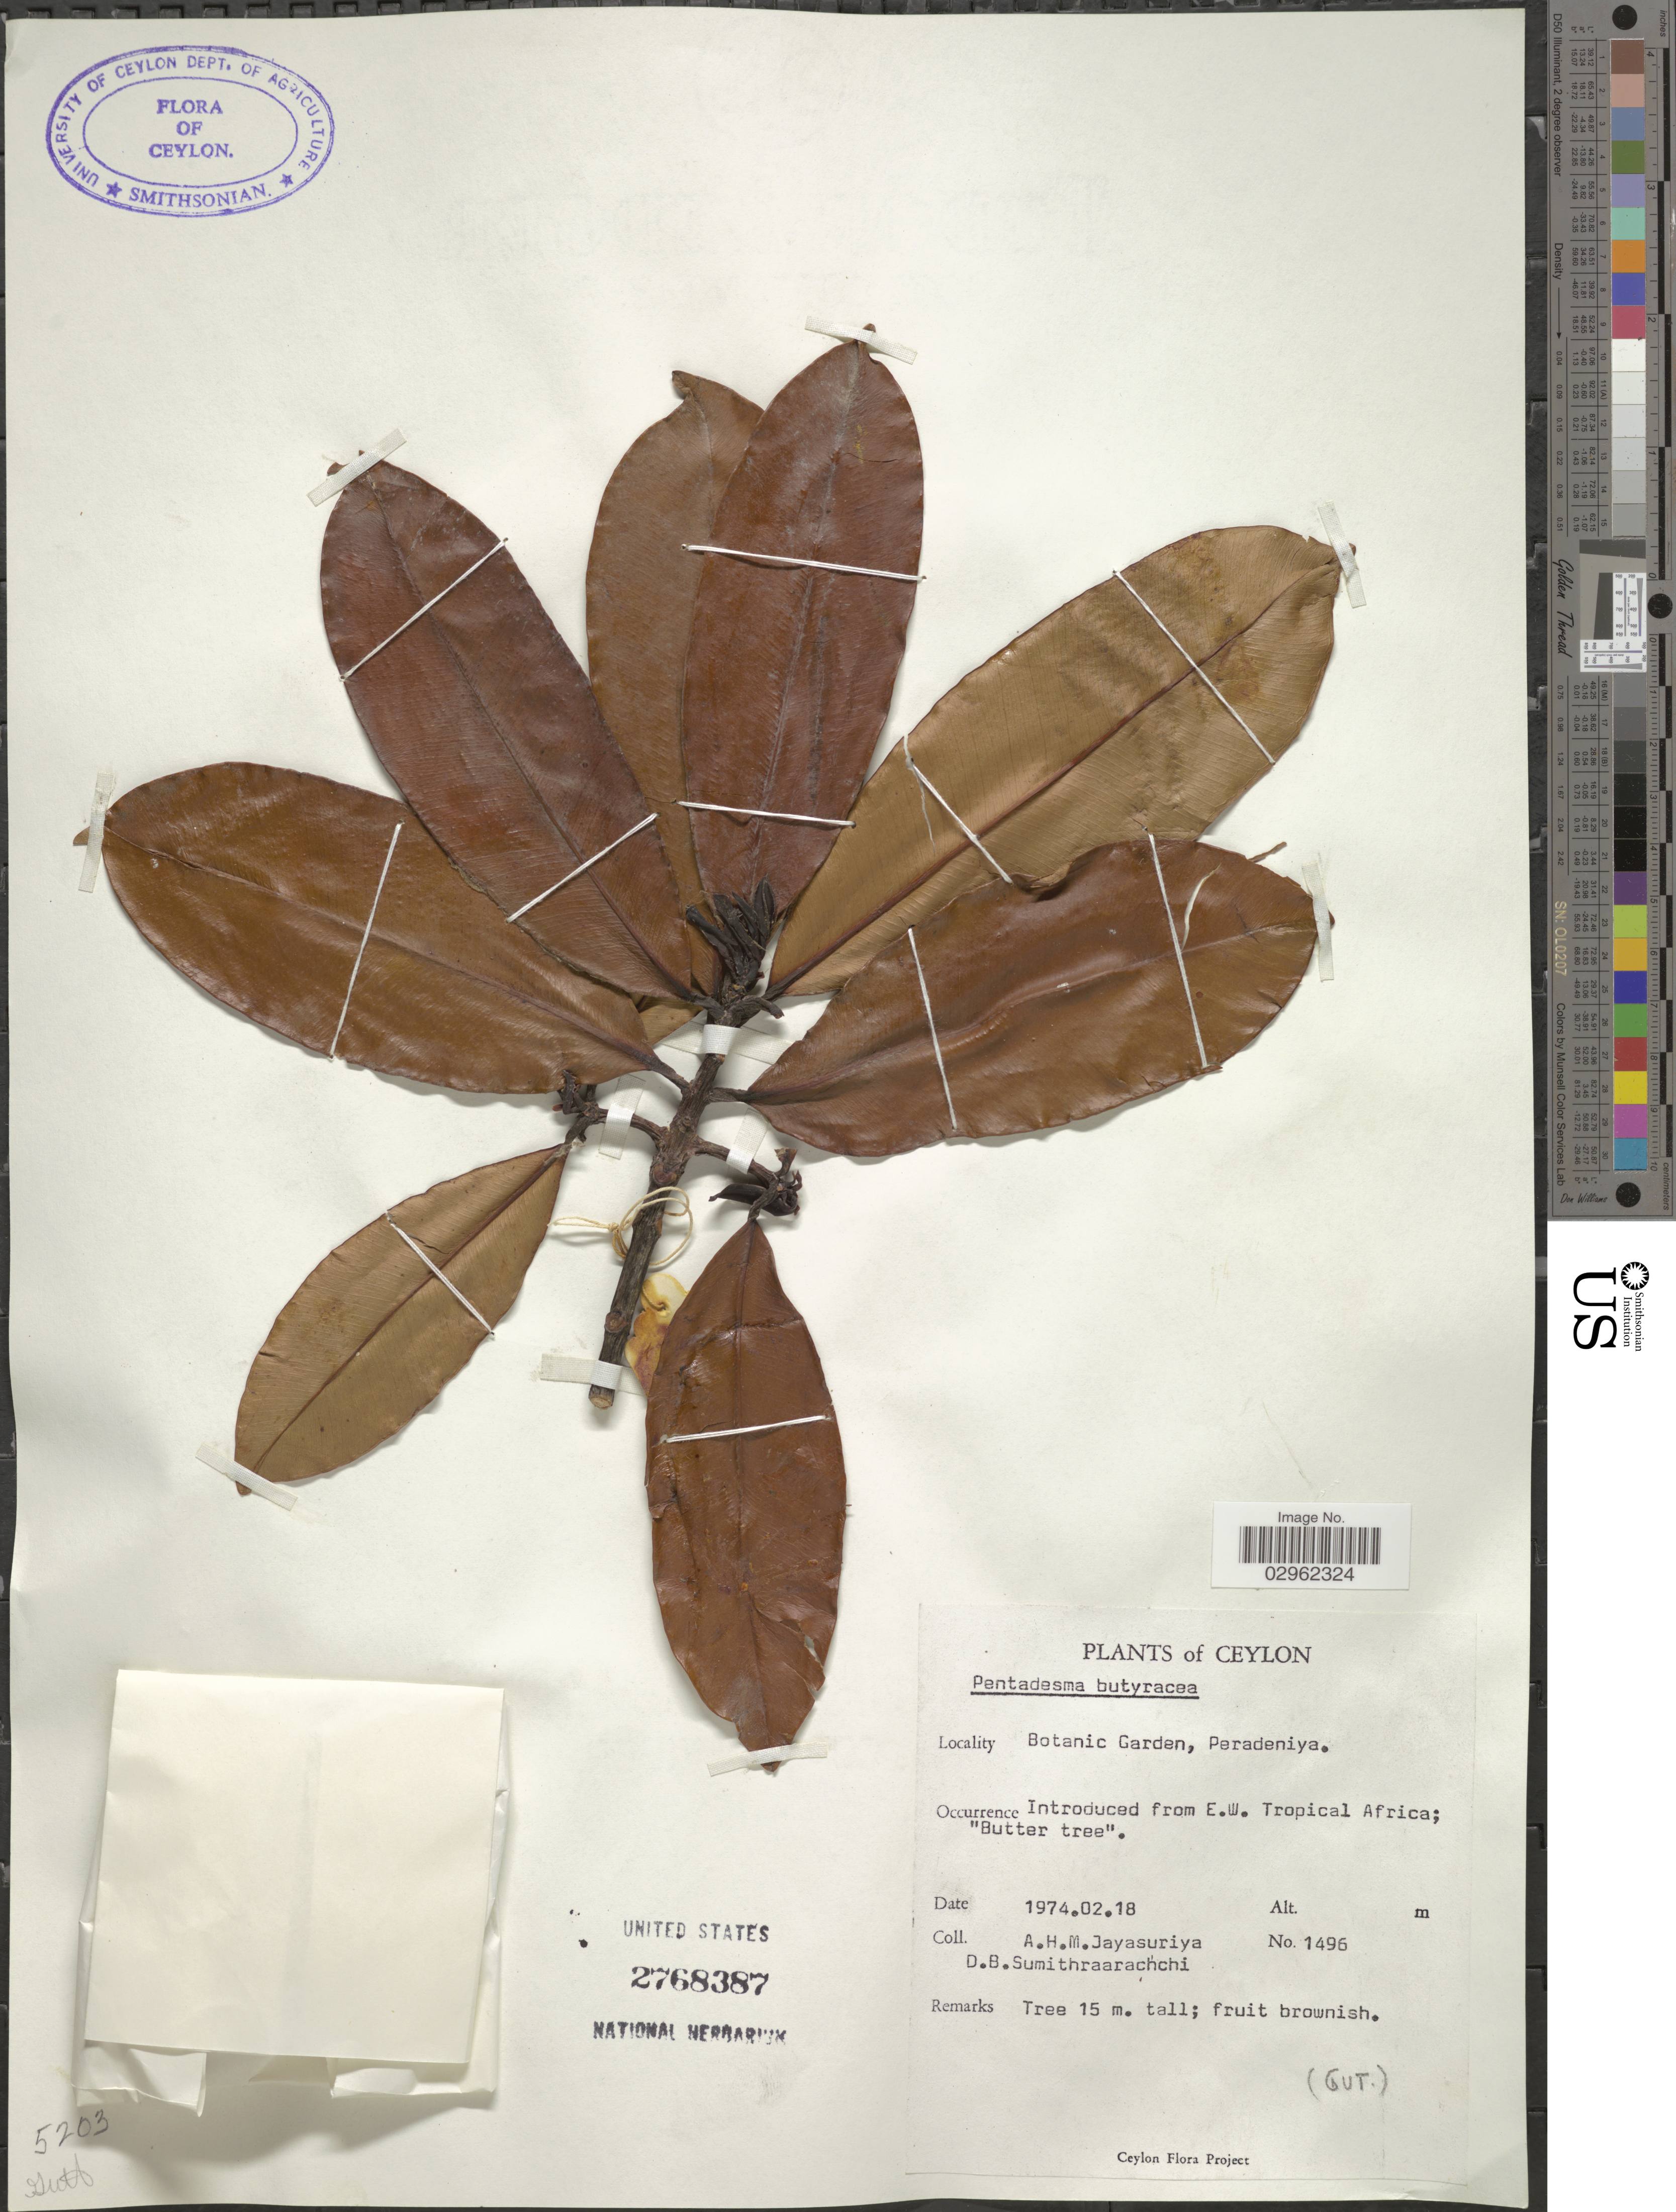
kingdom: Plantae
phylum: Tracheophyta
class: Magnoliopsida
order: Malpighiales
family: Clusiaceae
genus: Pentadesma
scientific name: Pentadesma butyracea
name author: Sabine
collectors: A. H. Jayasuriya & D. B. Sumithraarachchi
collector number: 1496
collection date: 1974-02-18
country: Sri Lanka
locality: Ceylon. Botanic Garden, Peradeniya.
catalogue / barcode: US 2768387